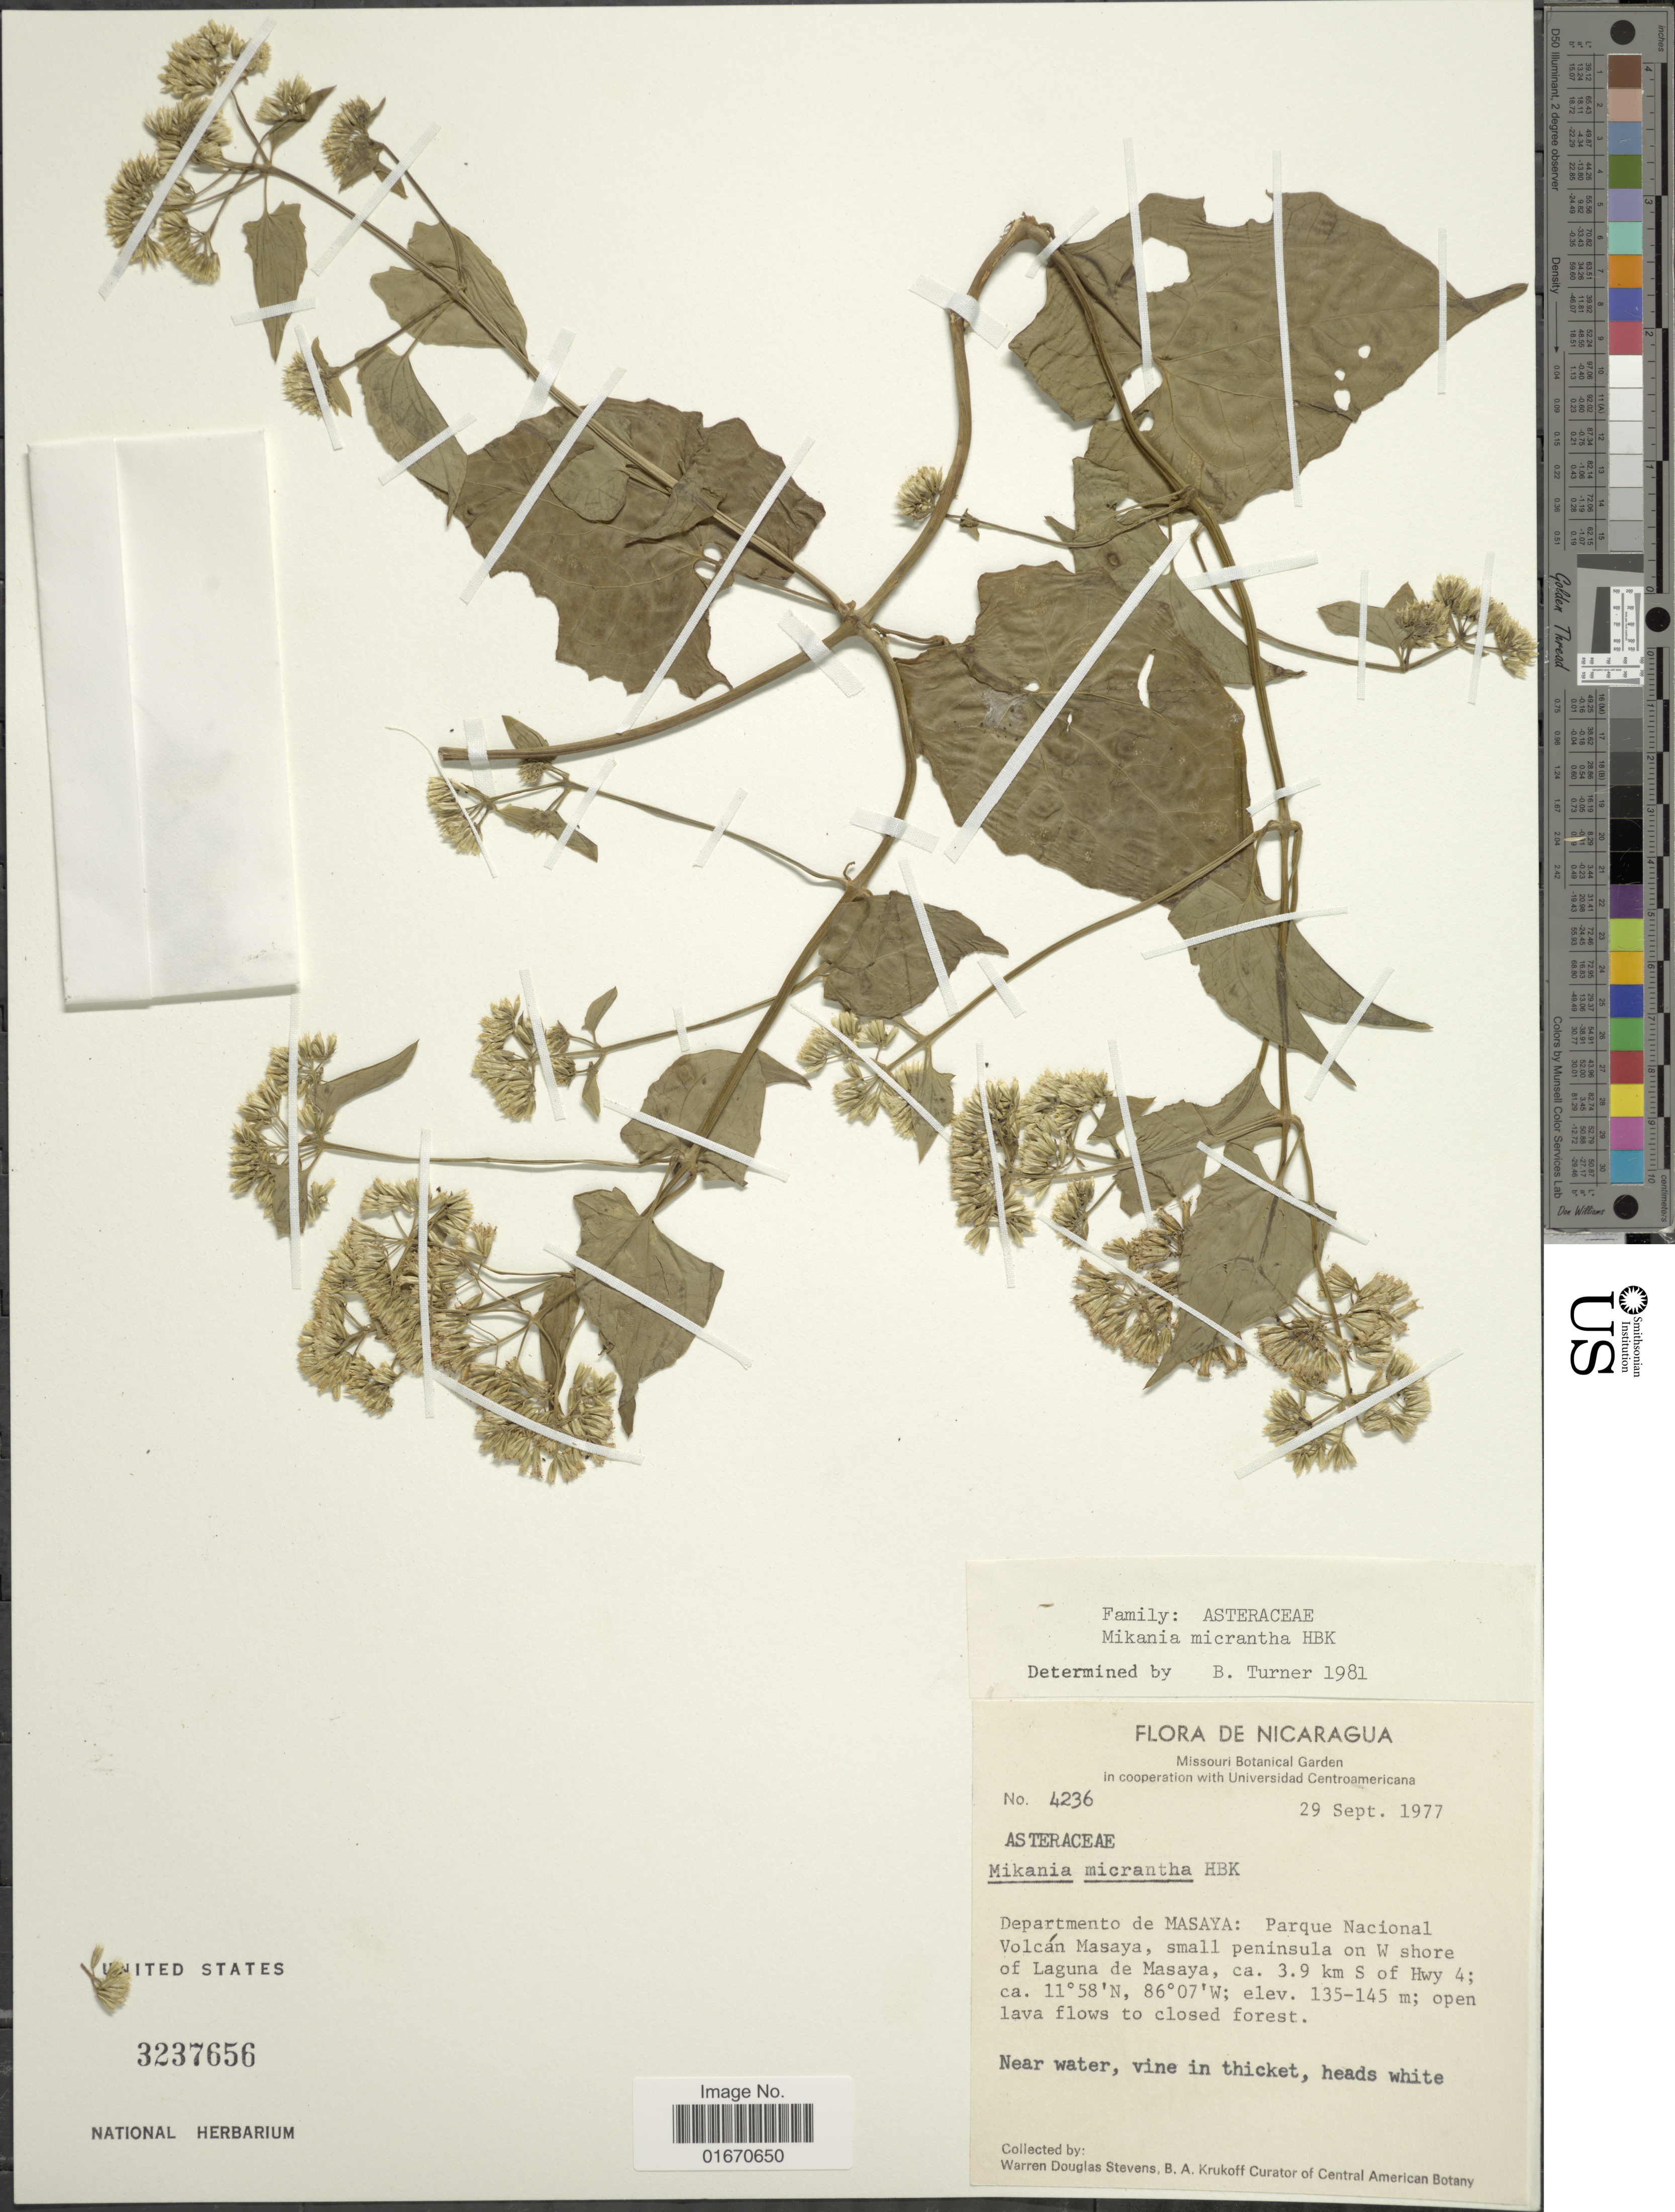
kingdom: Plantae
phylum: Tracheophyta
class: Magnoliopsida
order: Asterales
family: Asteraceae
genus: Mikania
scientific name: Mikania micrantha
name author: Kunth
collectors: W. D. Stevens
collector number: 4236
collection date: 1977-09-29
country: Nicaragua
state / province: Masaya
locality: Parque Nacional Volcan Masaya, small peninsula on W shore of Laguna de Masaya, ca 3.9 km S of Hwy 4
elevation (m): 135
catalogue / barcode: US 3237656